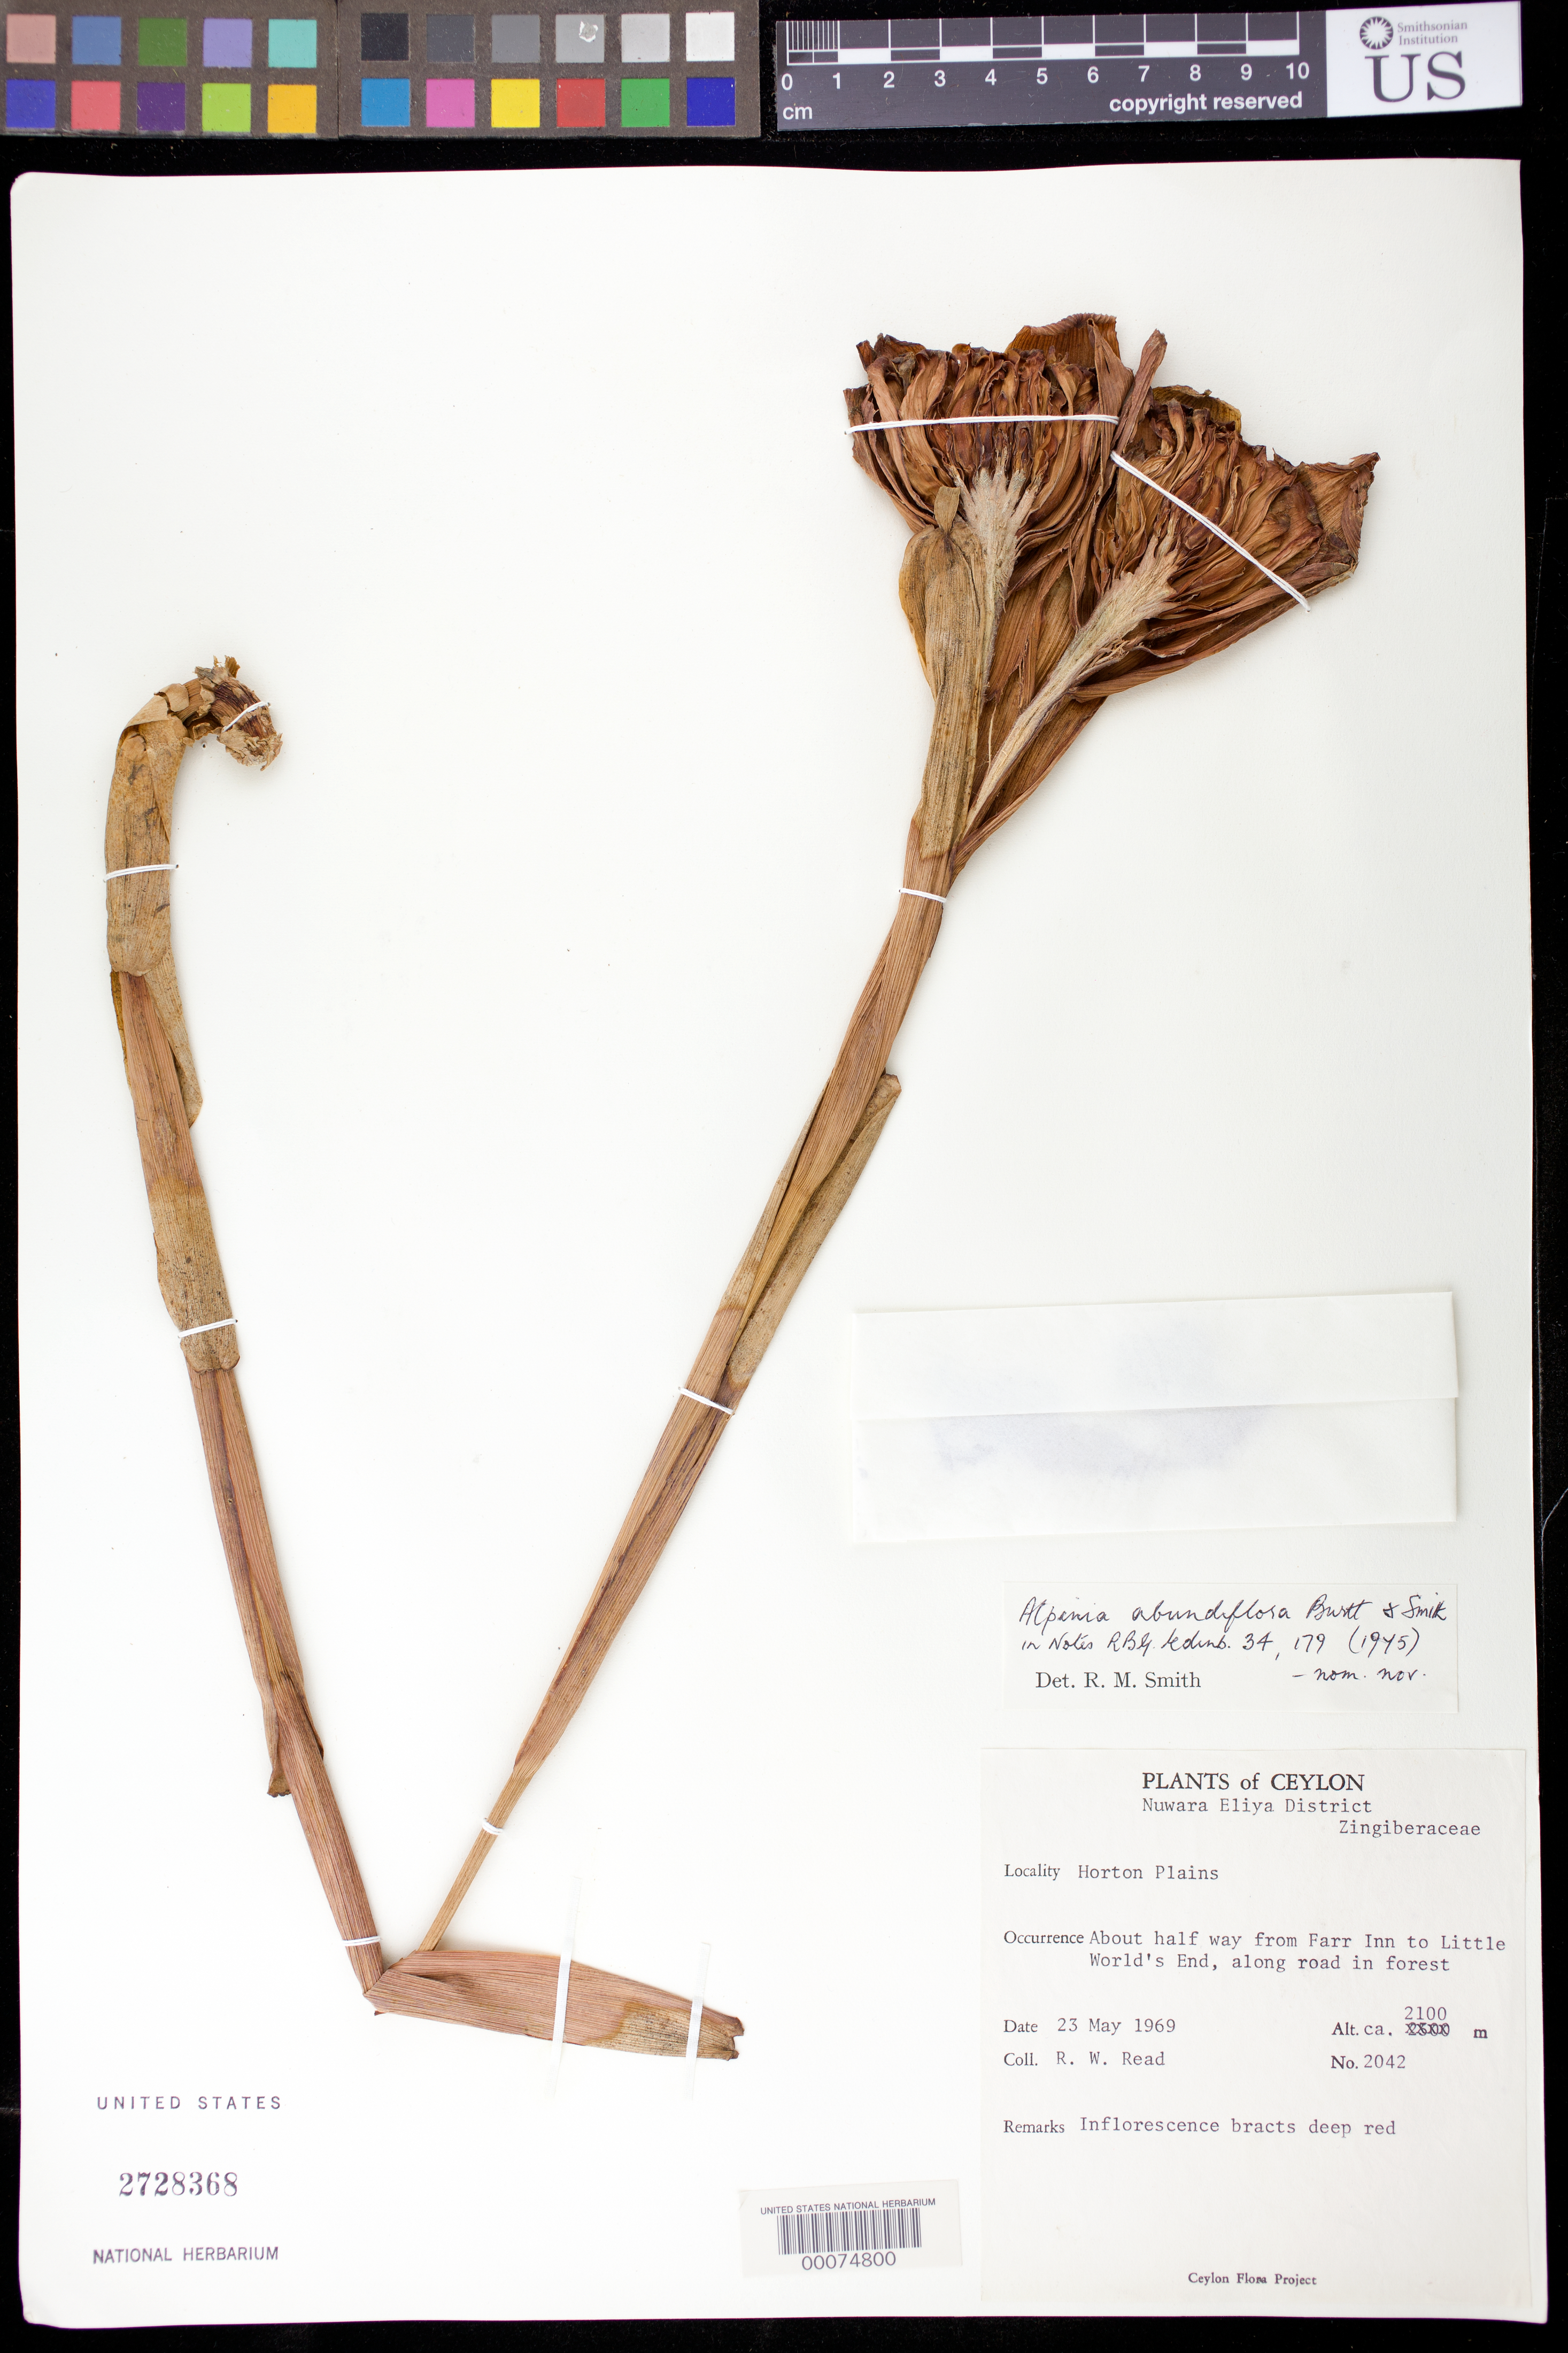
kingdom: Plantae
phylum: Tracheophyta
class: Liliopsida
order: Zingiberales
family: Zingiberaceae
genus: Alpinia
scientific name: Alpinia abundiflora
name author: Burtt & R.M. Sm.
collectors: R. W. Read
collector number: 2042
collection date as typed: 23 May 1969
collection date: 1969-05-23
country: Sri Lanka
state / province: Central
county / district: Nuwara Eliya Dist.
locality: About half way from farr inn to little world's end, along road in forest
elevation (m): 2100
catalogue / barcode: US 2728368